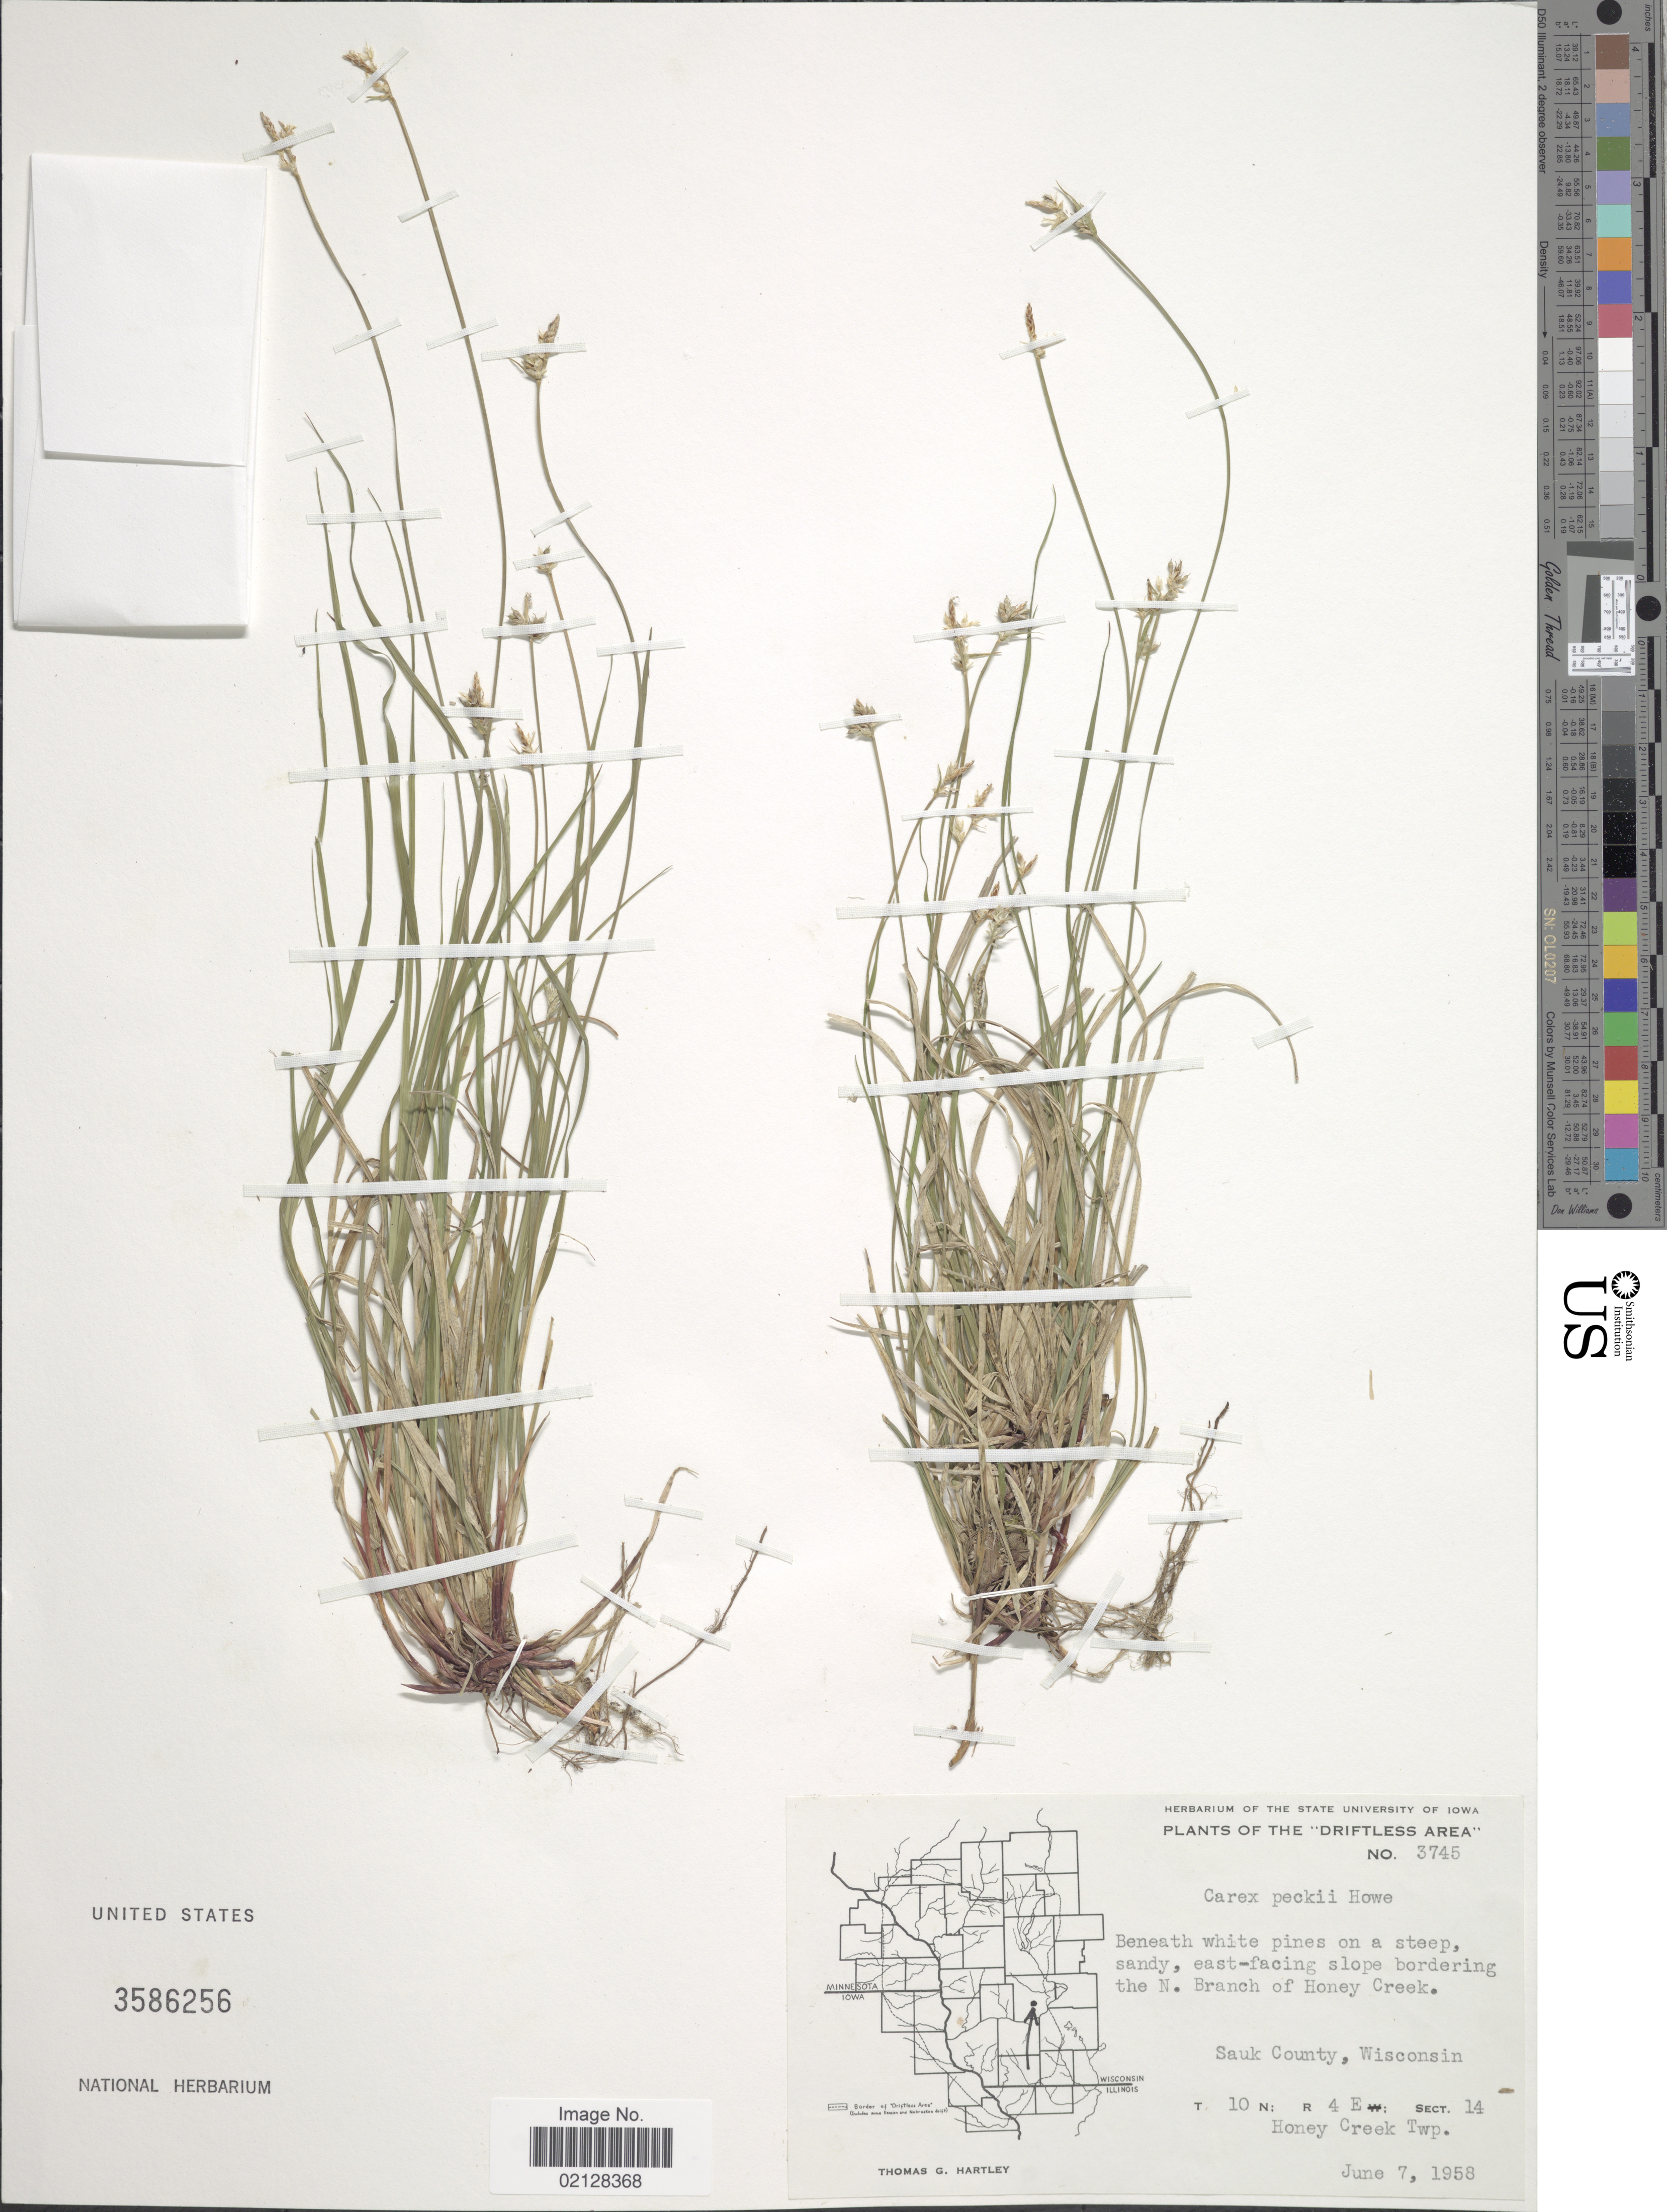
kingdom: Plantae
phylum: Tracheophyta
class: Liliopsida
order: Poales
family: Cyperaceae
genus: Carex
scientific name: Carex peckii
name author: Howe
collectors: T. G. Hartley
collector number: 3745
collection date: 1958-06-07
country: United States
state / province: Wisconsin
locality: The Driftless Area, east-facing slope bordering the N. Branch of Honey Creek, Sauk County, Wisconsin, T10N R4E, Sect. 14, Honey CReek Twp.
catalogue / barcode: US 3586256